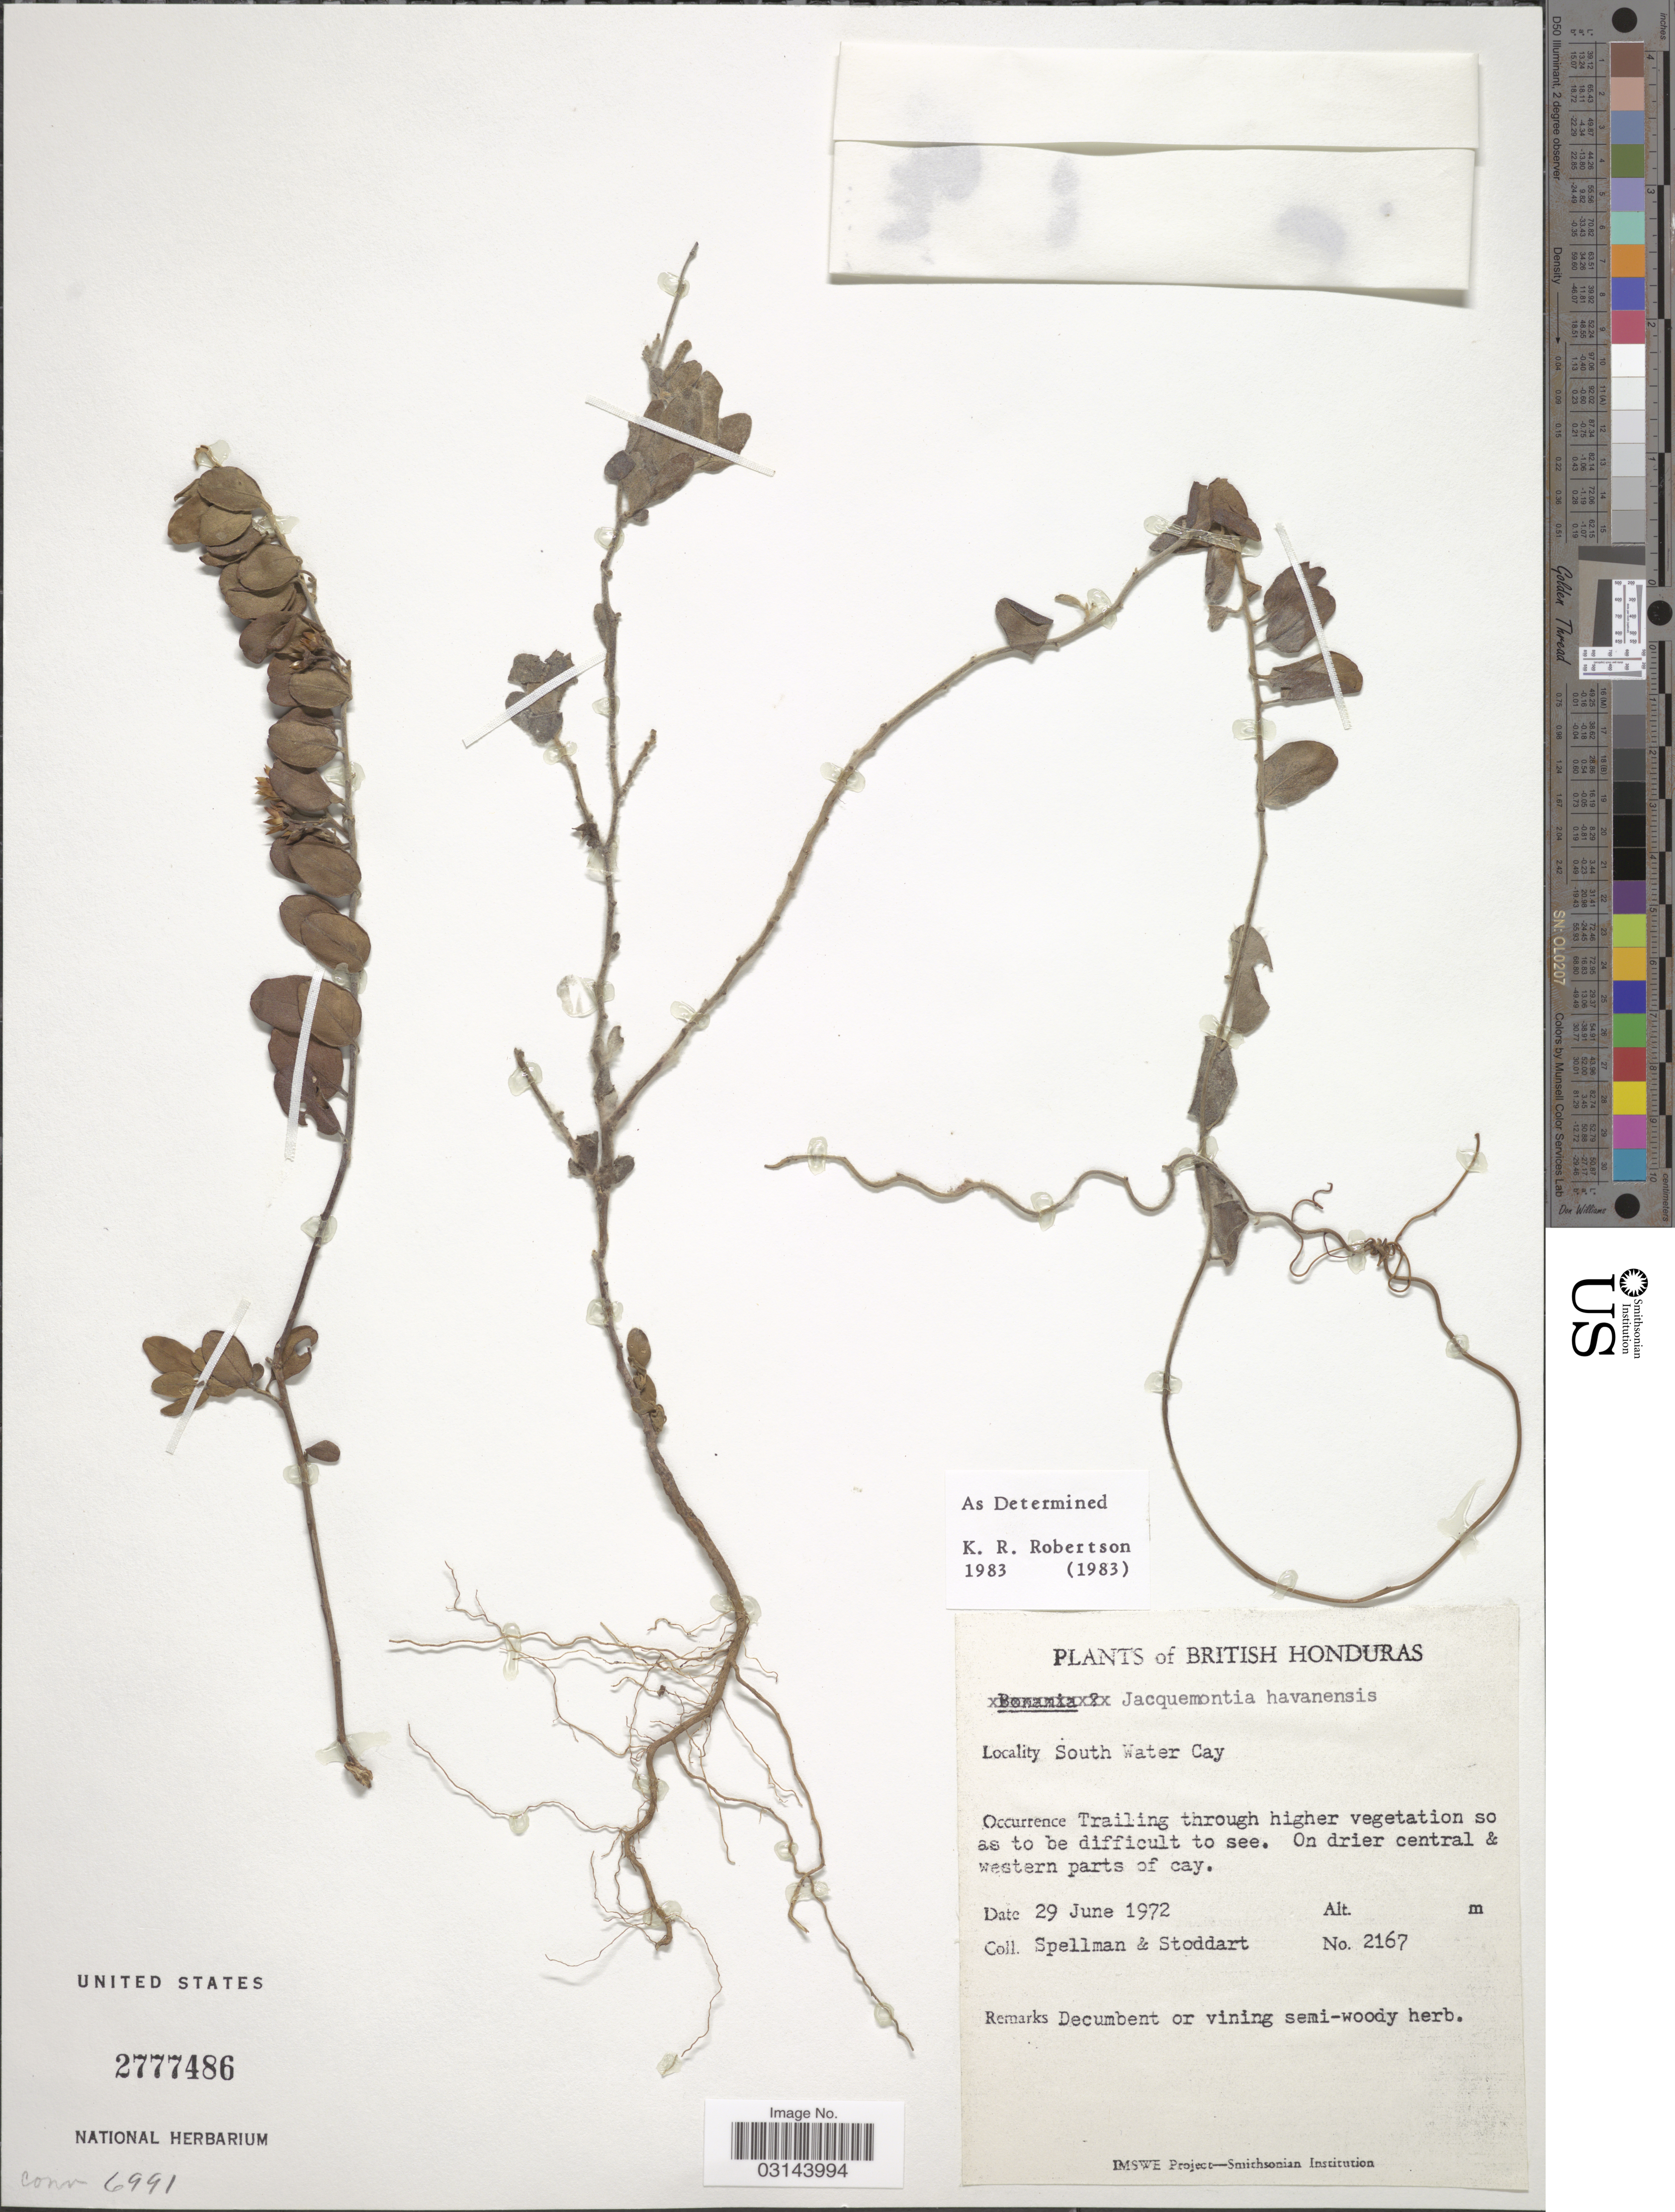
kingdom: Plantae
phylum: Tracheophyta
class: Magnoliopsida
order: Solanales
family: Convolvulaceae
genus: Jacquemontia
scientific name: Jacquemontia havanensis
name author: (Jacq.) Urb.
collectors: Spellman, -- & -. Stoddart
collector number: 2167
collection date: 1972-06-29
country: Belize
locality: British Honduras, South Water Cay.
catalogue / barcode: US 2777486